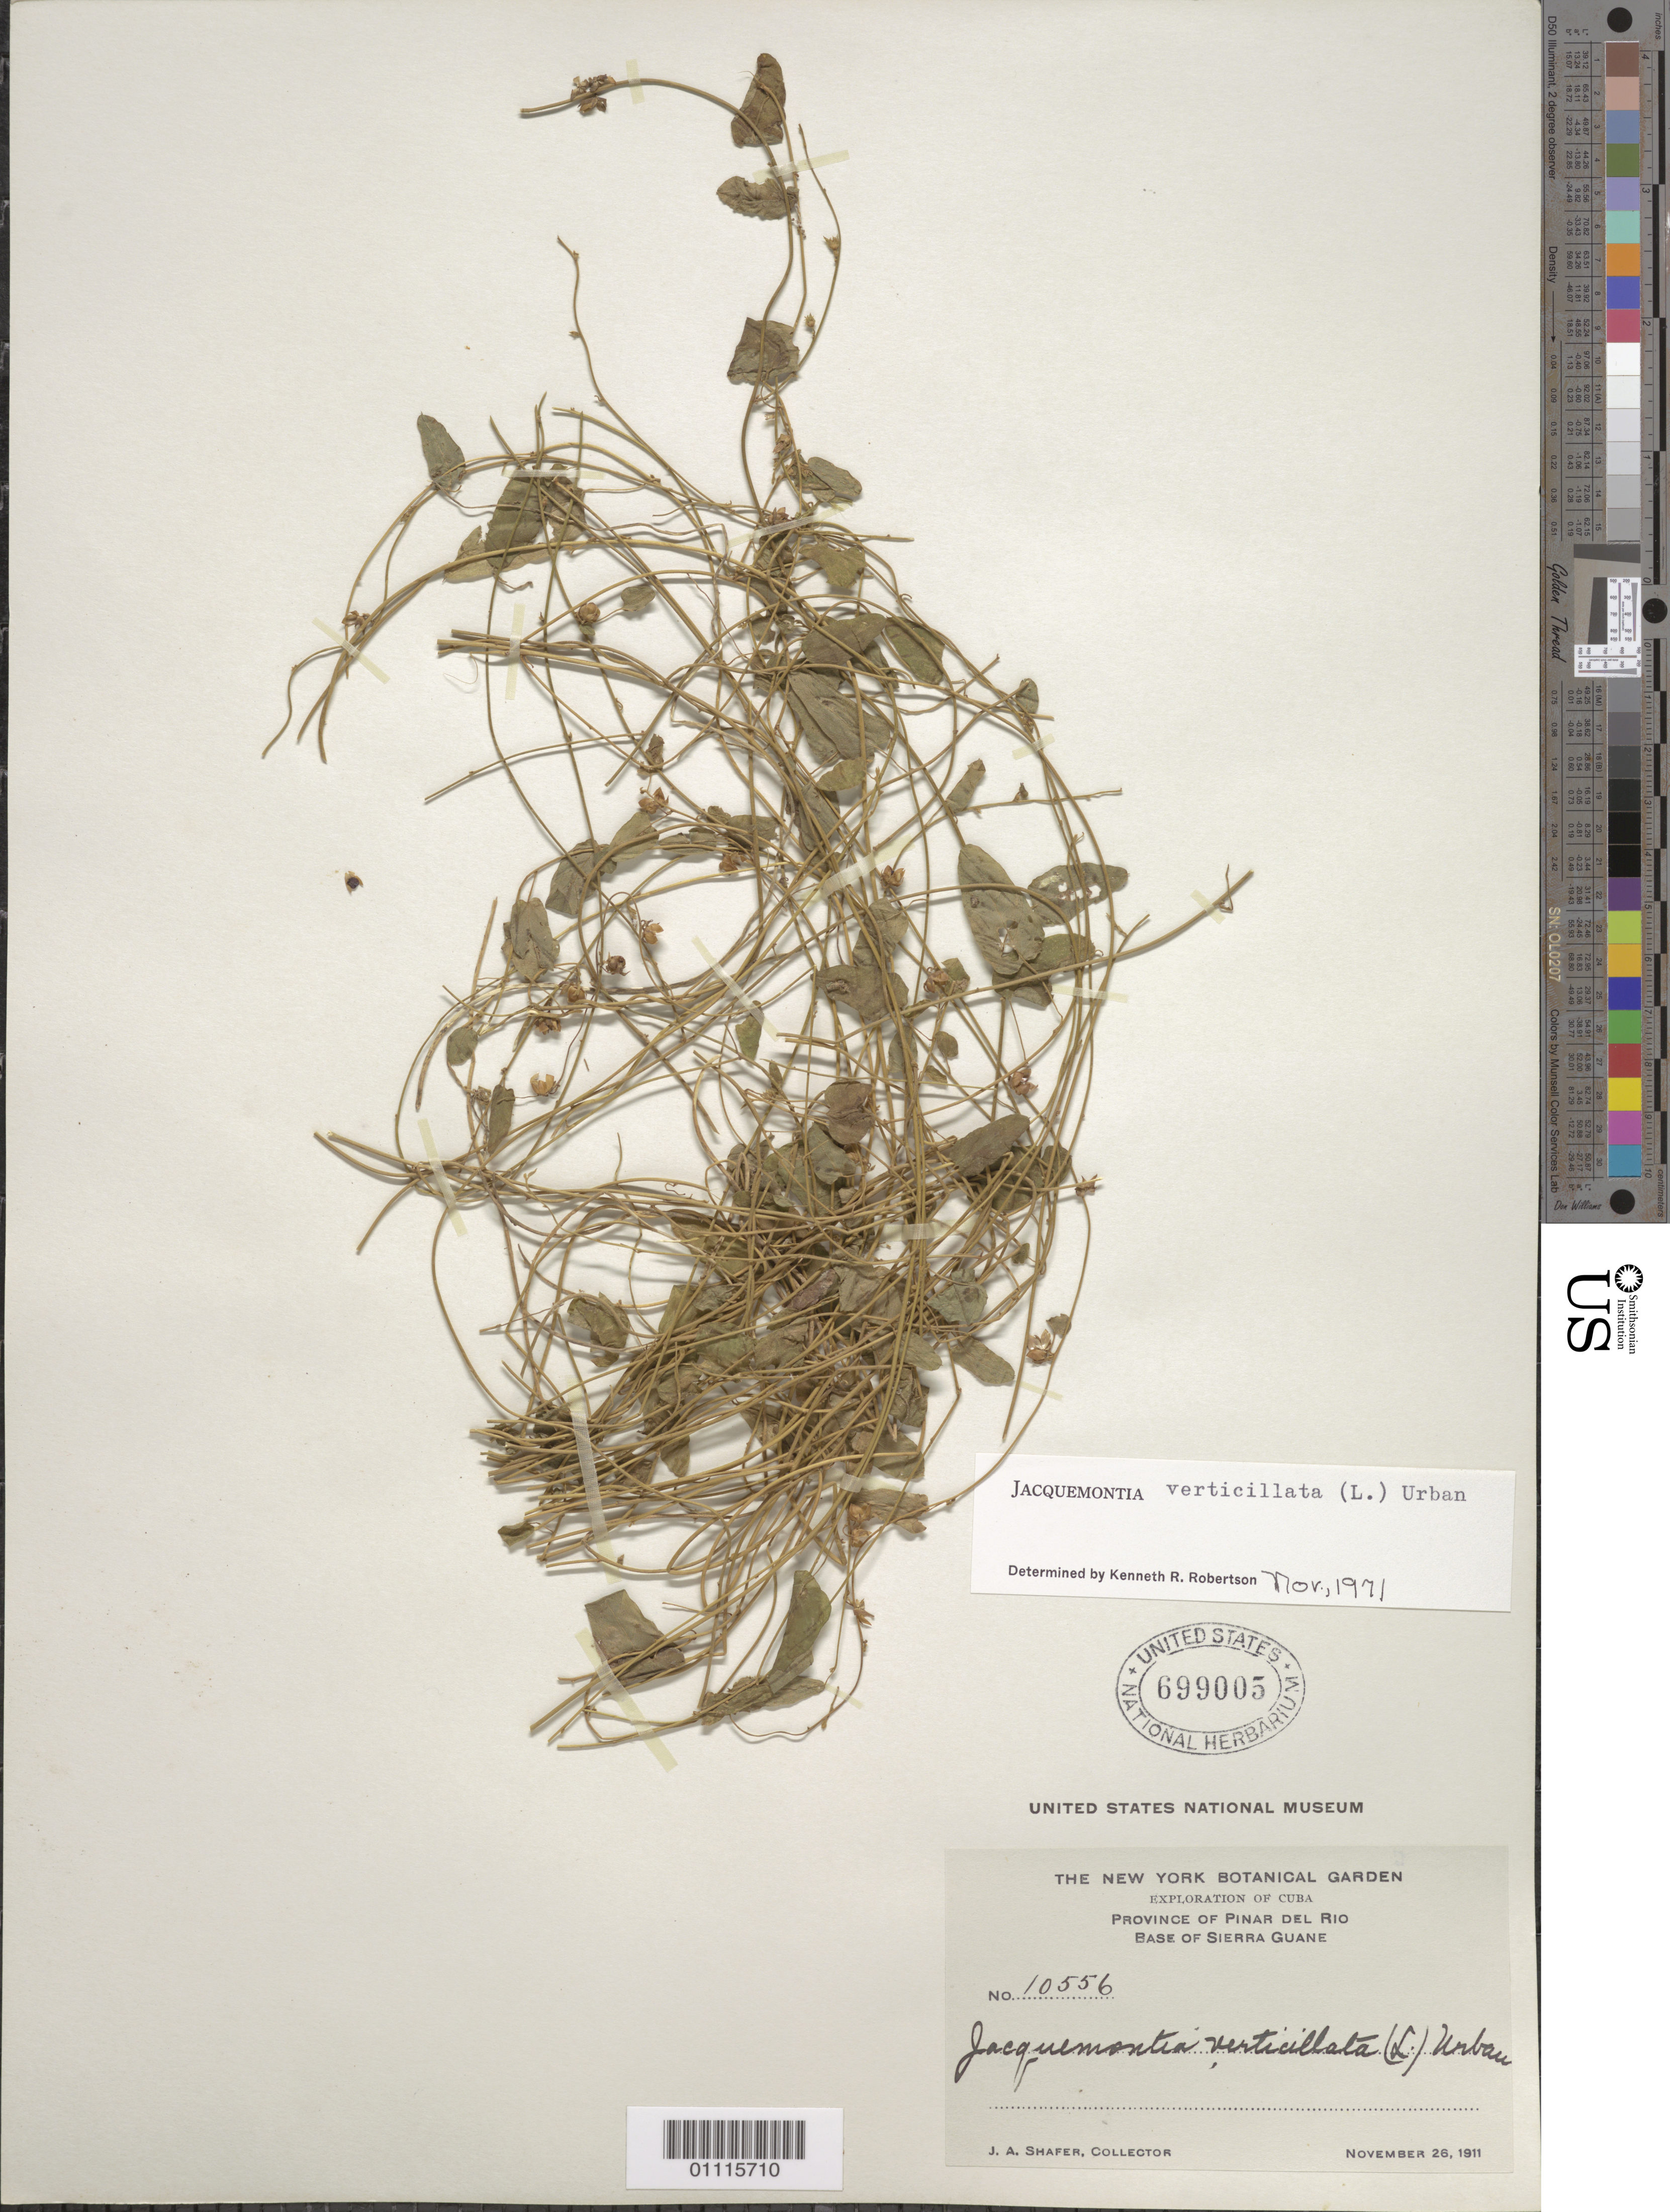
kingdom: Plantae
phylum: Tracheophyta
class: Magnoliopsida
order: Solanales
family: Convolvulaceae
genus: Jacquemontia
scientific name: Jacquemontia verticillata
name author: (L.) Urb.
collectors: J. A. Shafer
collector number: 10556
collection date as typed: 26 Nov 1911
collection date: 1911-11-26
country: Cuba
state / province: Pinar del Rio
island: Cuba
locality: Base of Sierra Guane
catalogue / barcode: US 699005